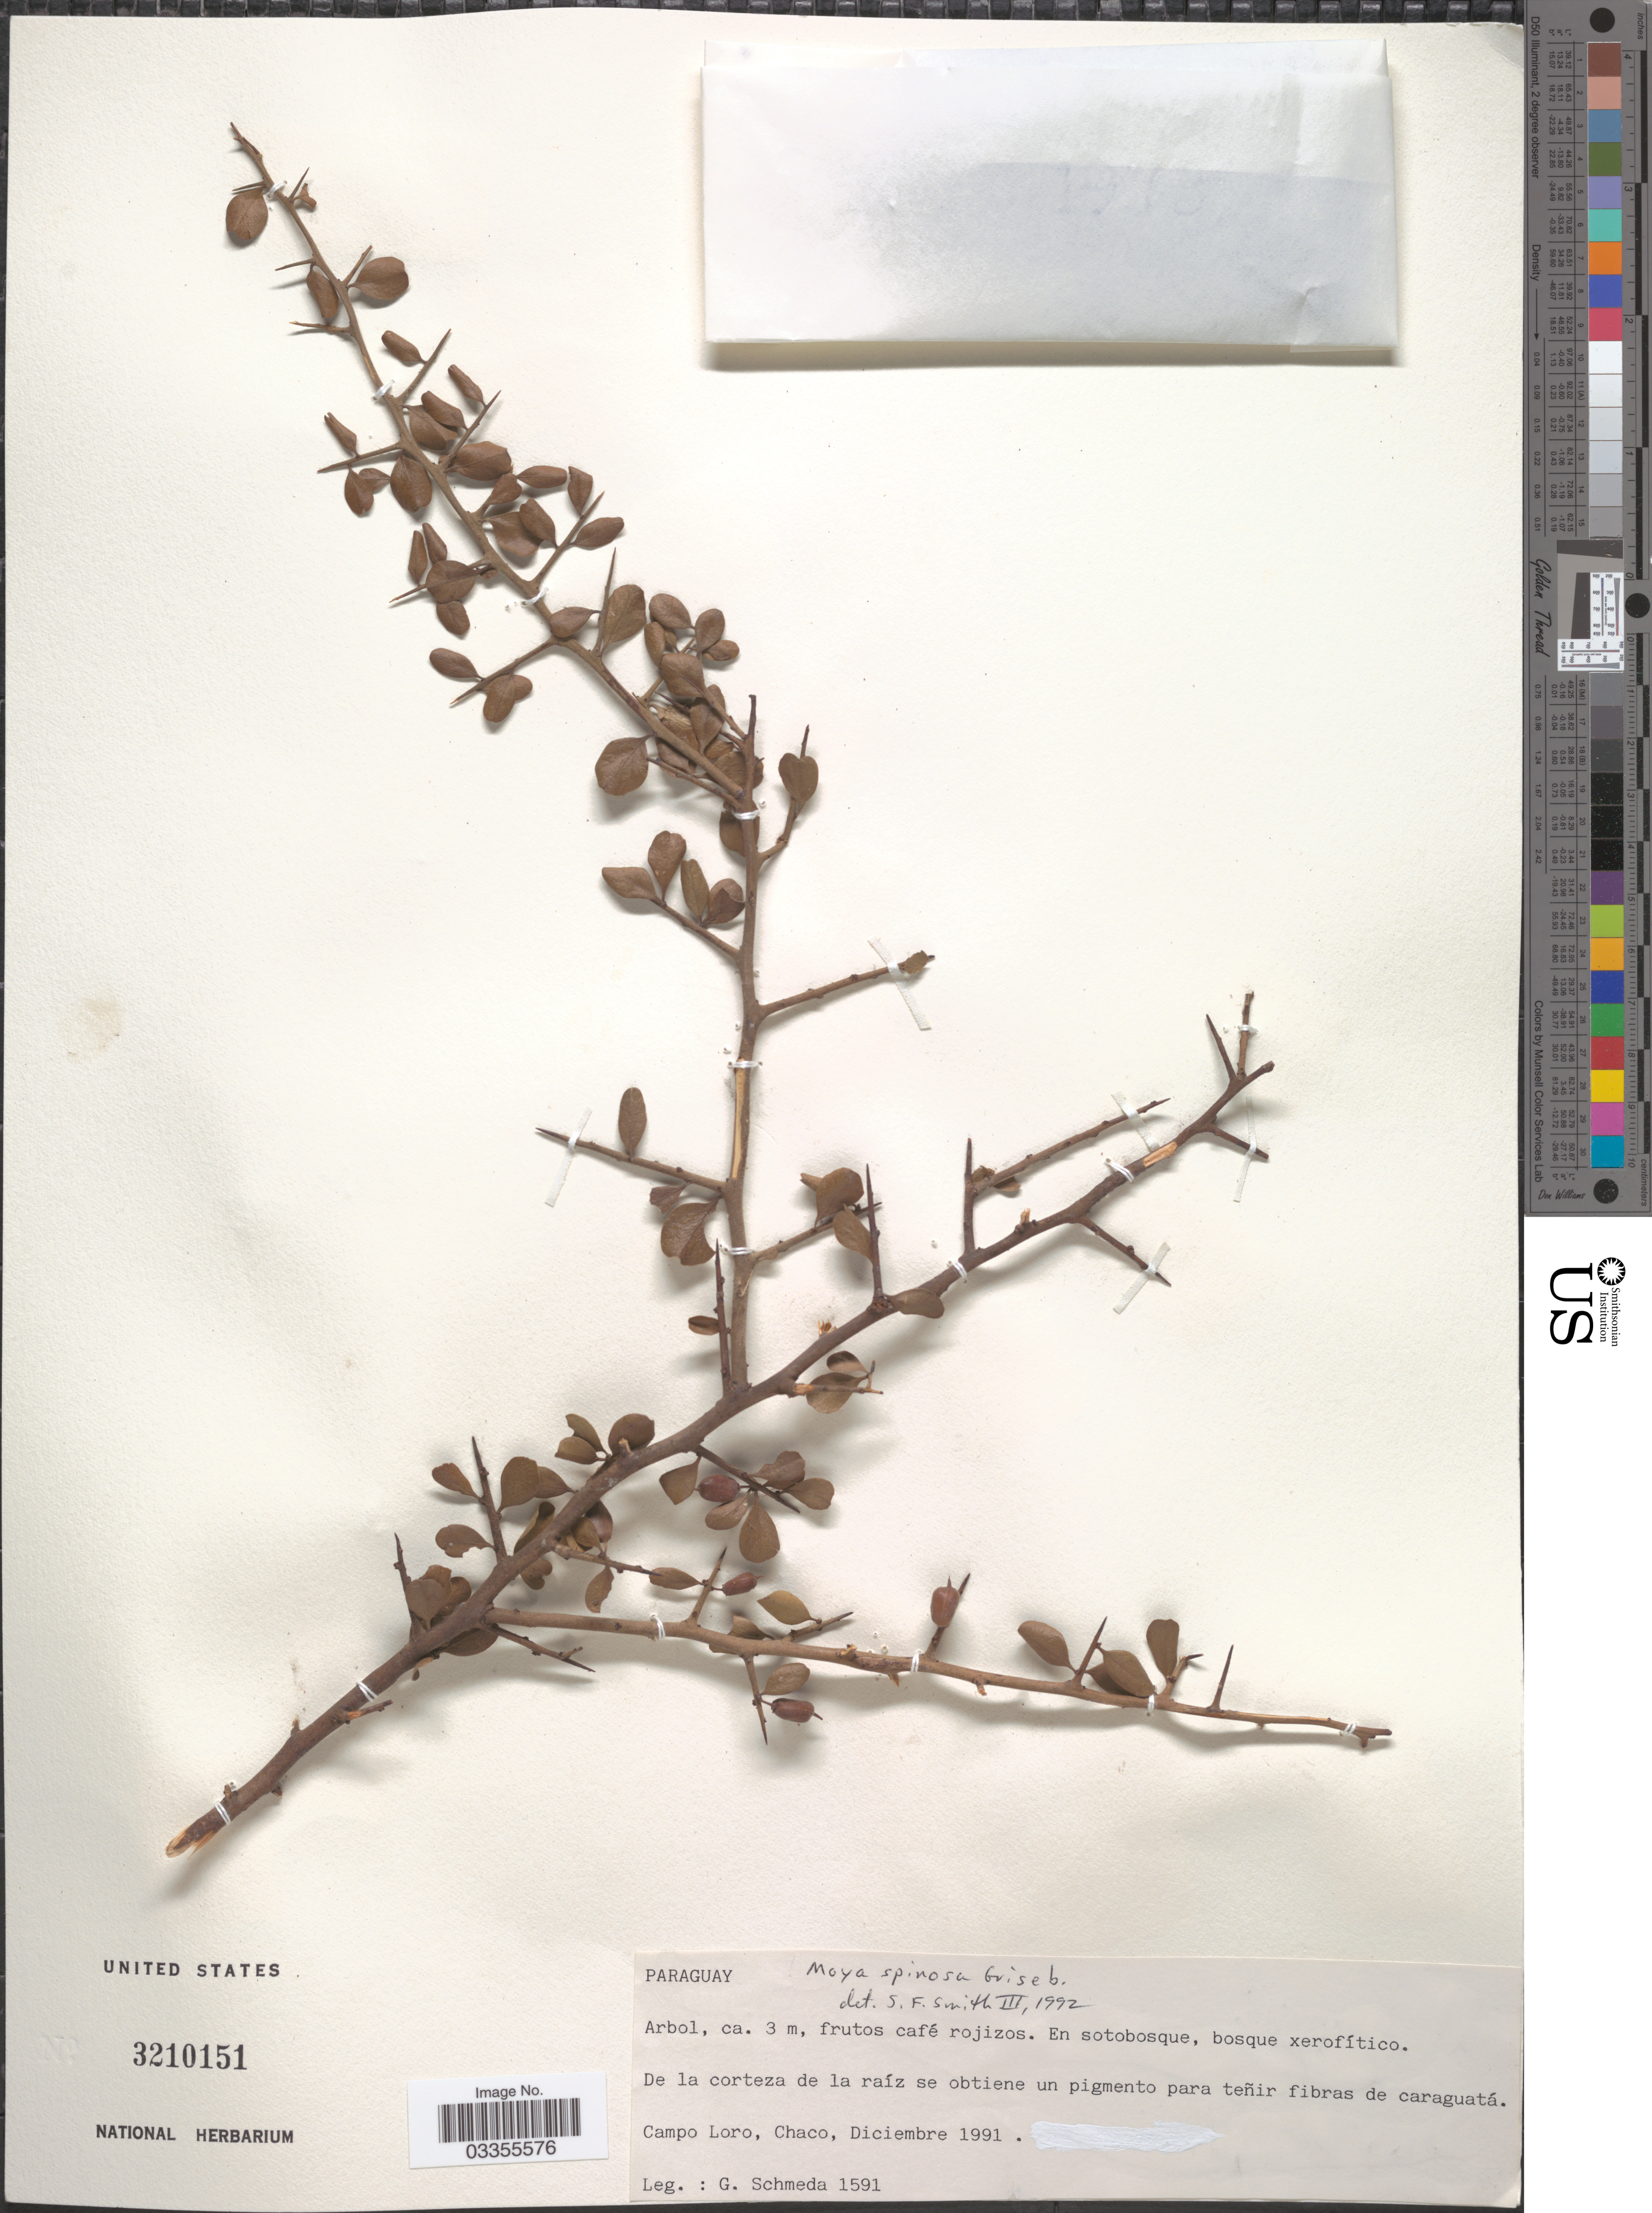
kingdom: Plantae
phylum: Tracheophyta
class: Magnoliopsida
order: Celastrales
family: Celastraceae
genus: Maytenus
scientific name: Maytenus spinosa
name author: (Griseb.) Lourteig & O'Donell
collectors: G. Schmeda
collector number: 1591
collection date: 1991-12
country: Paraguay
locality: Campo Loro, Chaco.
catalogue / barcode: US 3210151